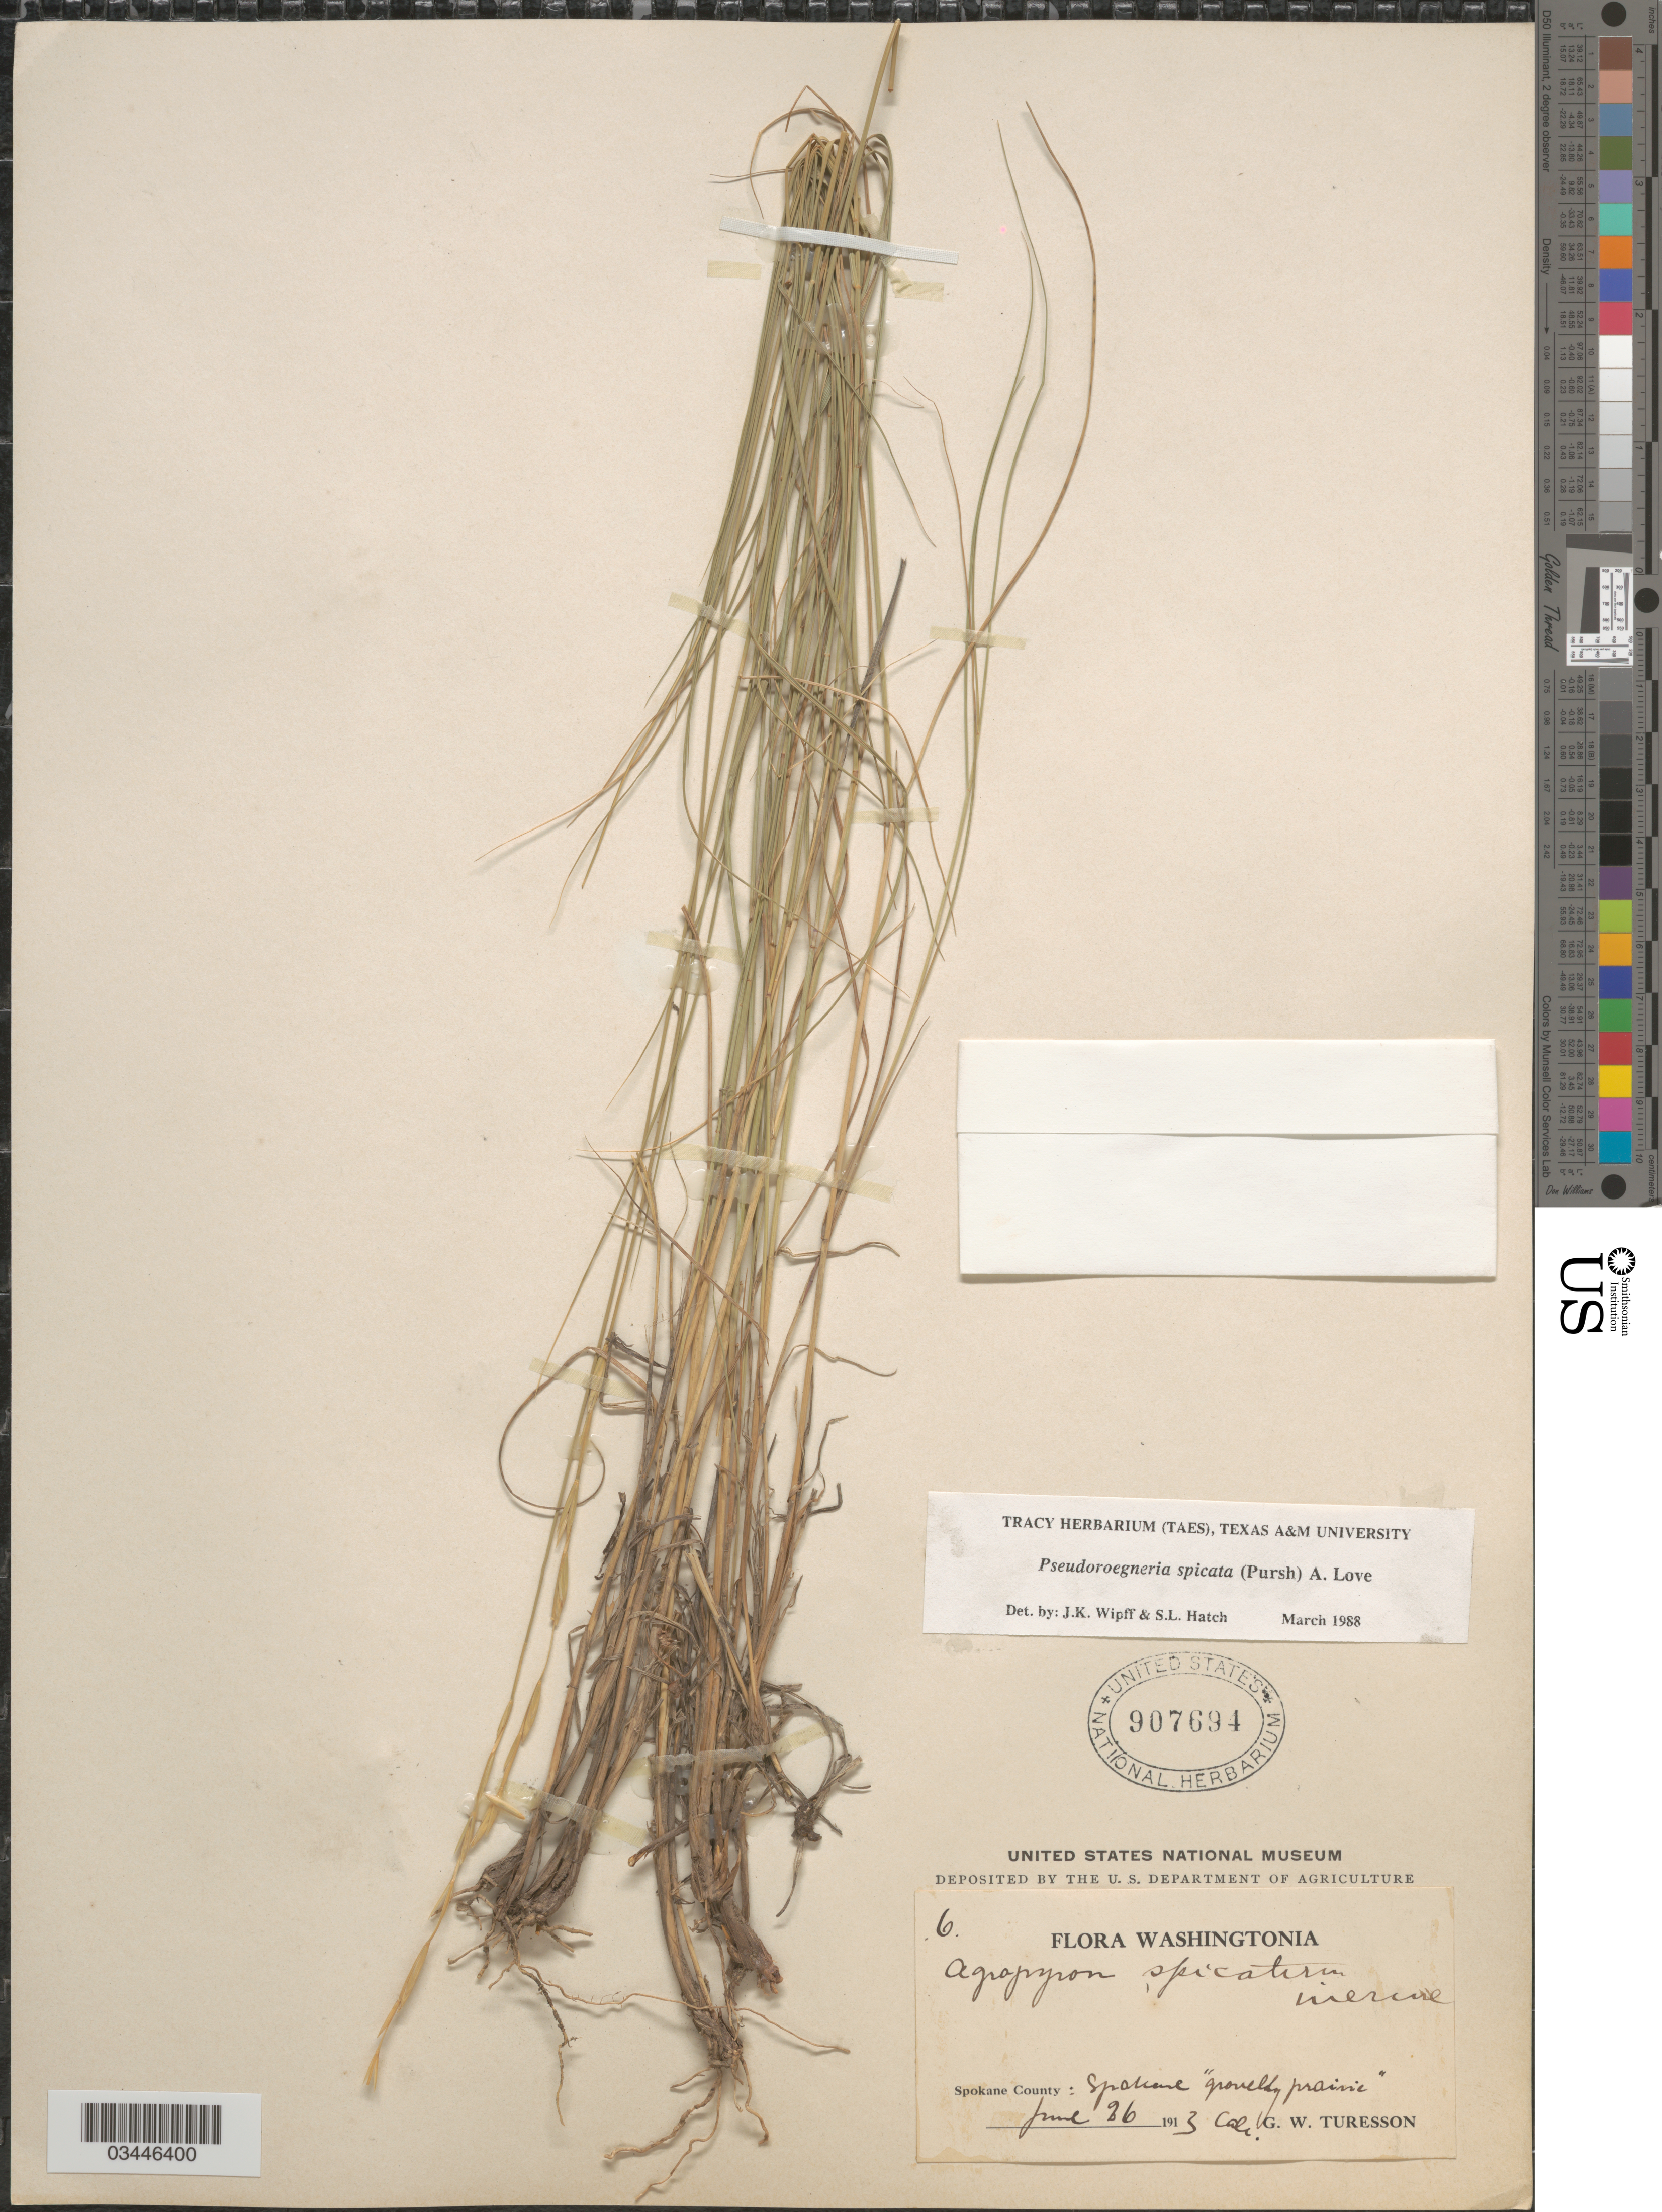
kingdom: Plantae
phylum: Tracheophyta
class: Liliopsida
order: Poales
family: Poaceae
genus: Pseudoroegneria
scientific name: Pseudoroegneria spicata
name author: (Pursh) Á. Löve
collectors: G. Turesson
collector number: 6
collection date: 1913-06-26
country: United States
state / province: Washington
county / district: Spokane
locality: Washingtonia. Spokane County: Spokane "gravelly prairie".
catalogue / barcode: US 907694